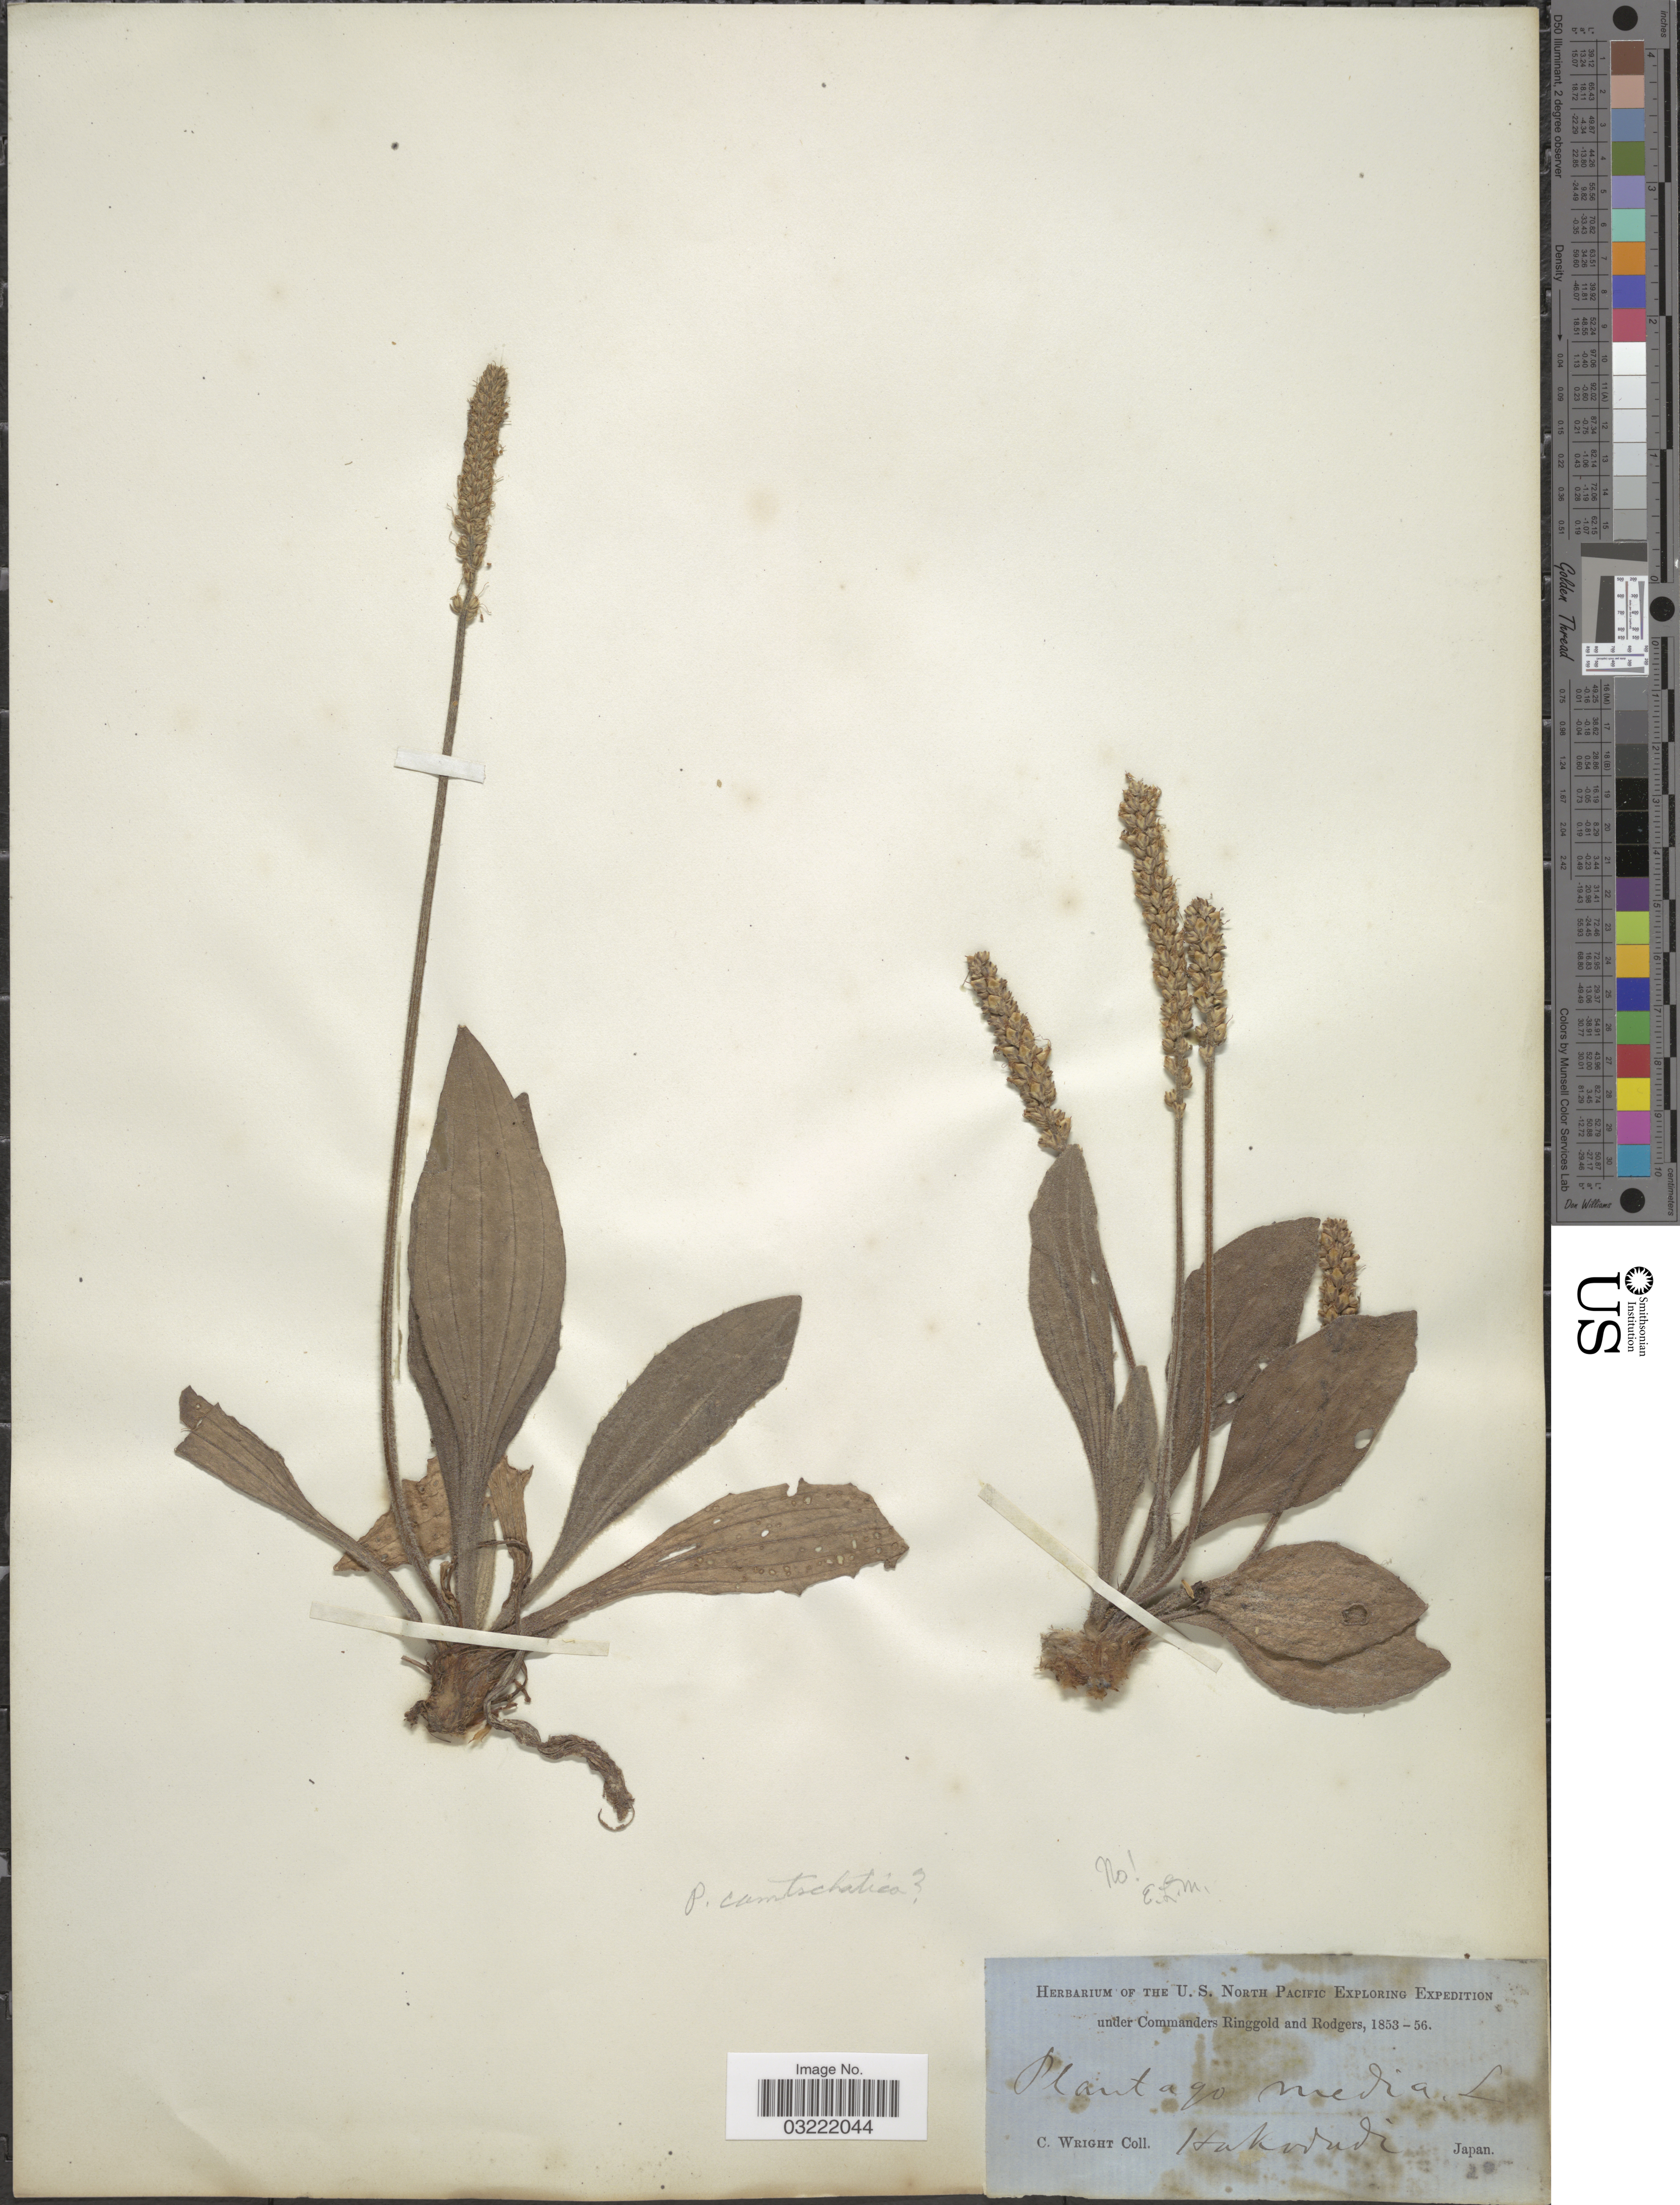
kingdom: Plantae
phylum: Tracheophyta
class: Magnoliopsida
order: Lamiales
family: Plantaginaceae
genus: Plantago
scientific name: Plantago camtschatica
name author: Link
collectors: C. Wright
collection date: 1853/1856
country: Japan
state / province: Hokkaidō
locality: Hakodadi.